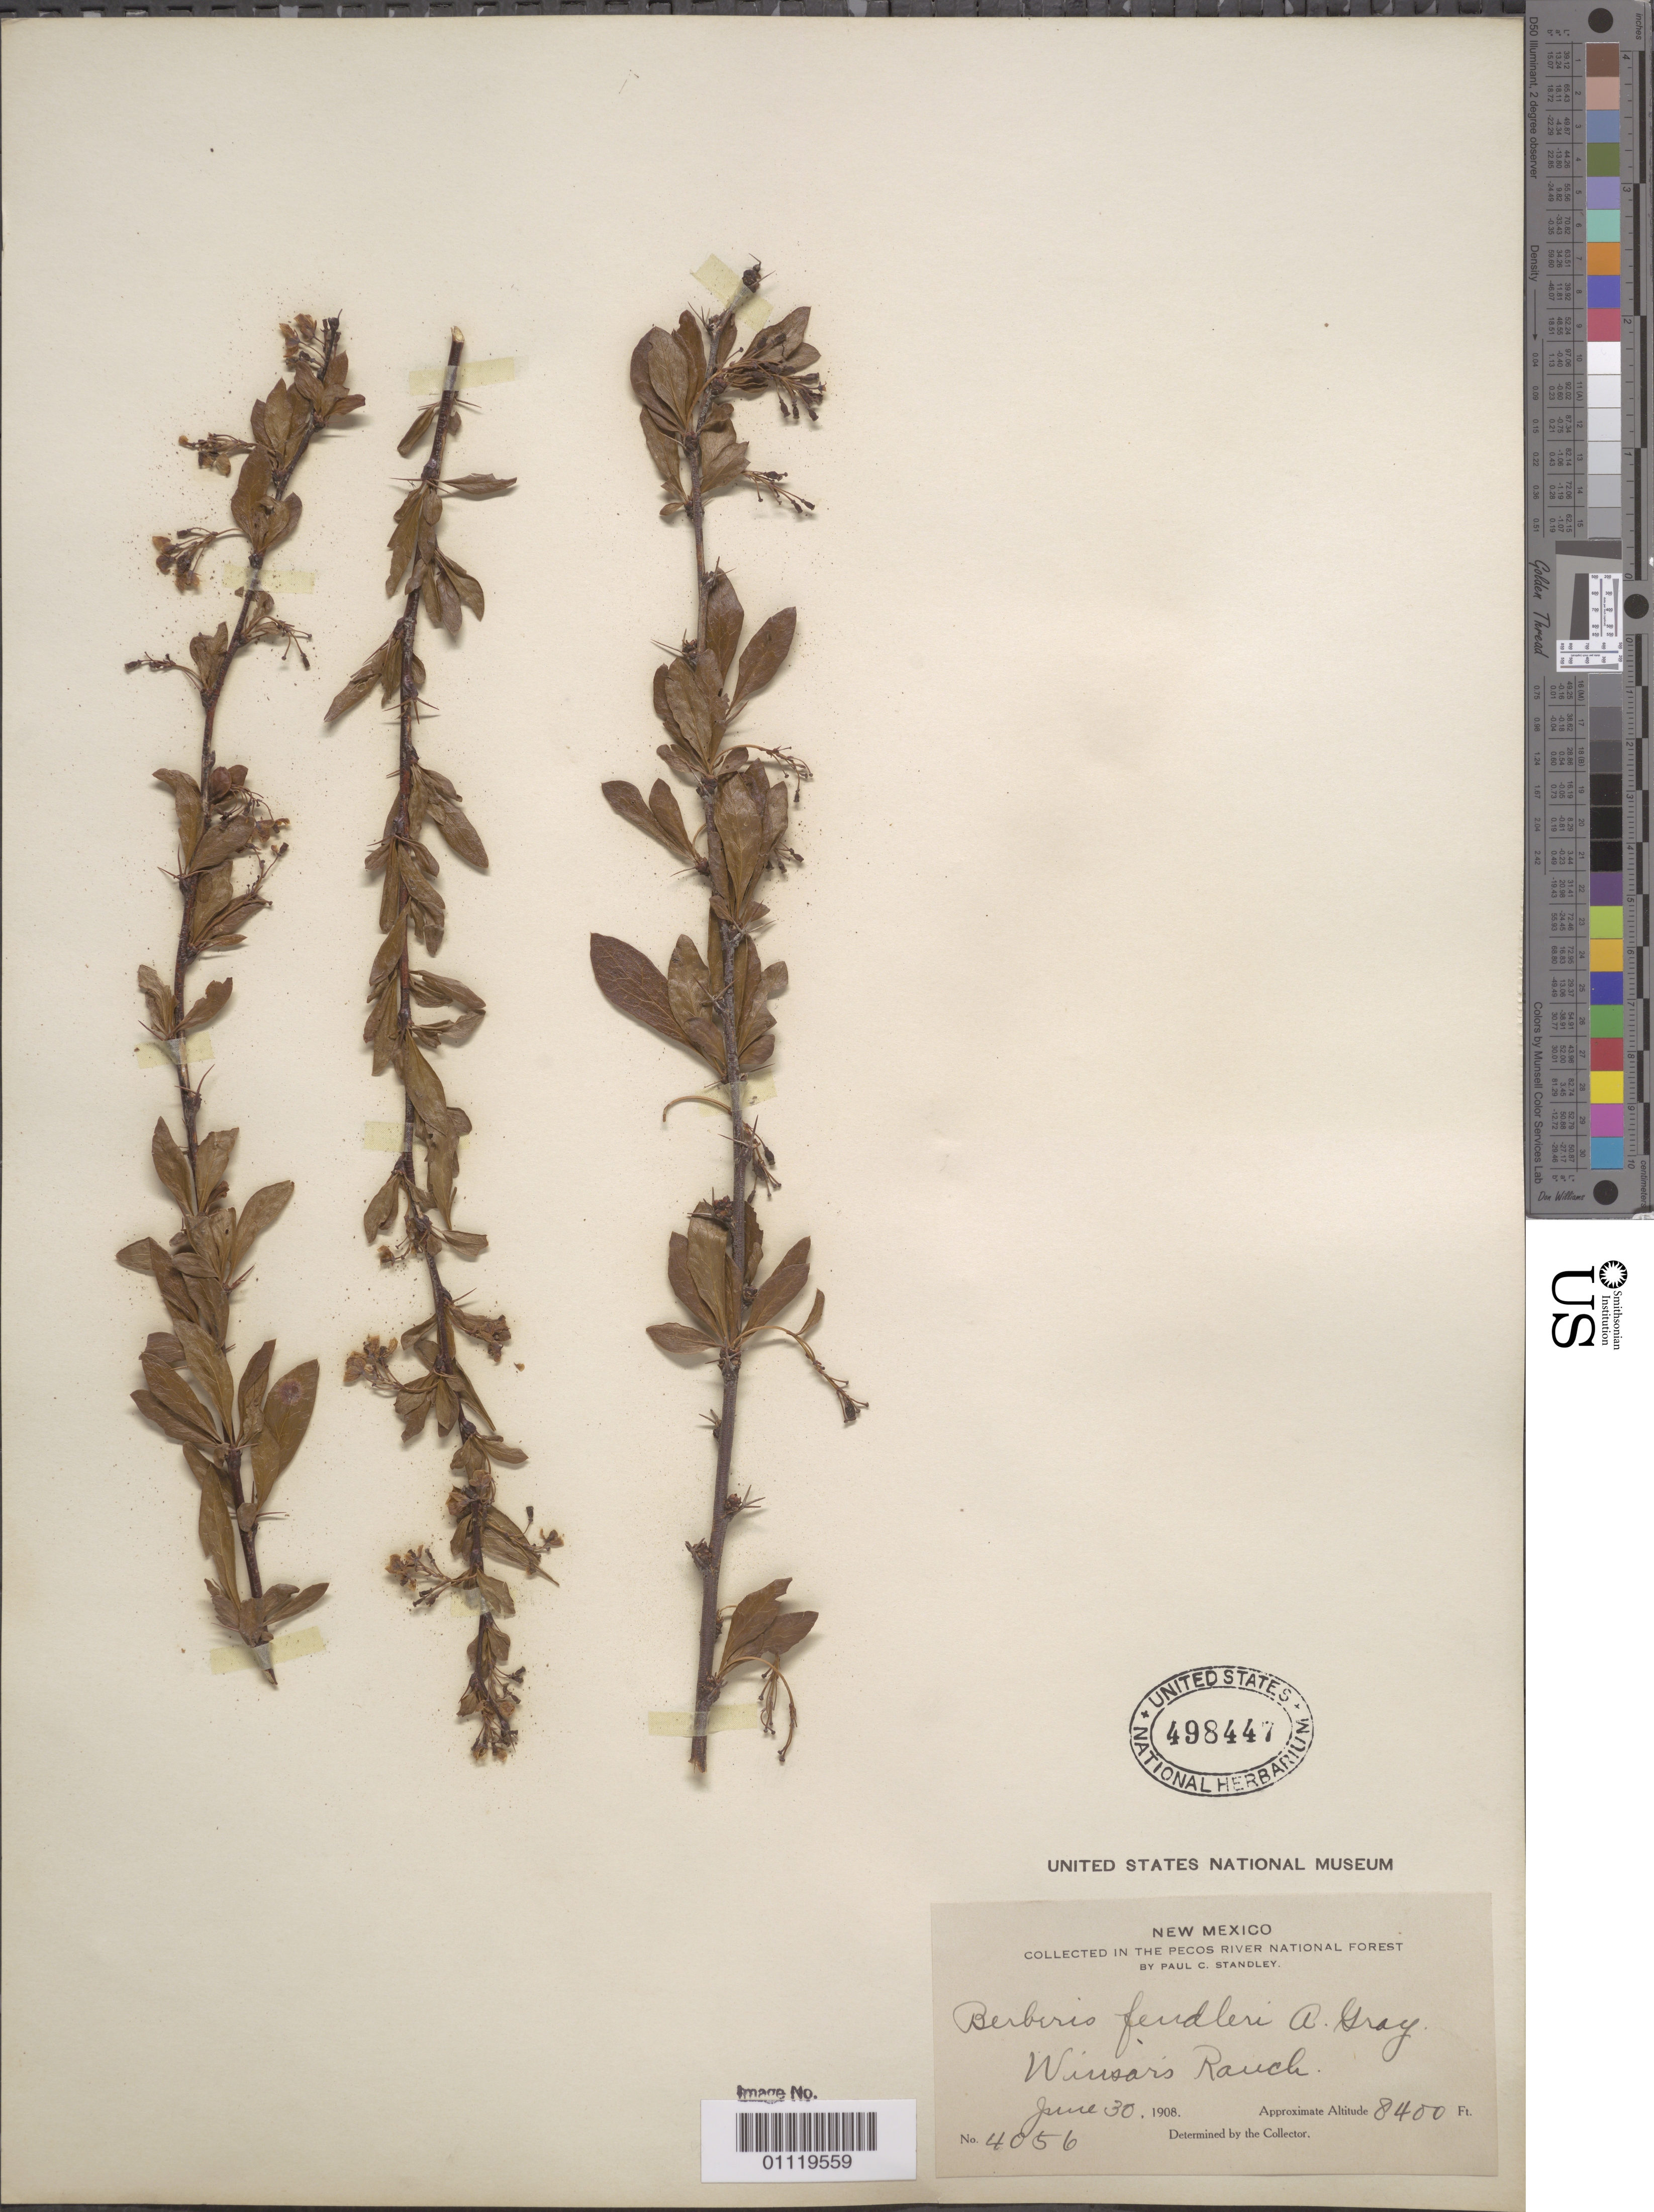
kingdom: Plantae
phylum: Tracheophyta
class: Magnoliopsida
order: Ranunculales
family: Berberidaceae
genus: Berberis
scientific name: Berberis fendleri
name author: A. Gray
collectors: P. C. Standley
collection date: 1908-06-30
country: United States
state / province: New Mexico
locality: Pecos River National Forest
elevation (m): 2560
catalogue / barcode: US 498447